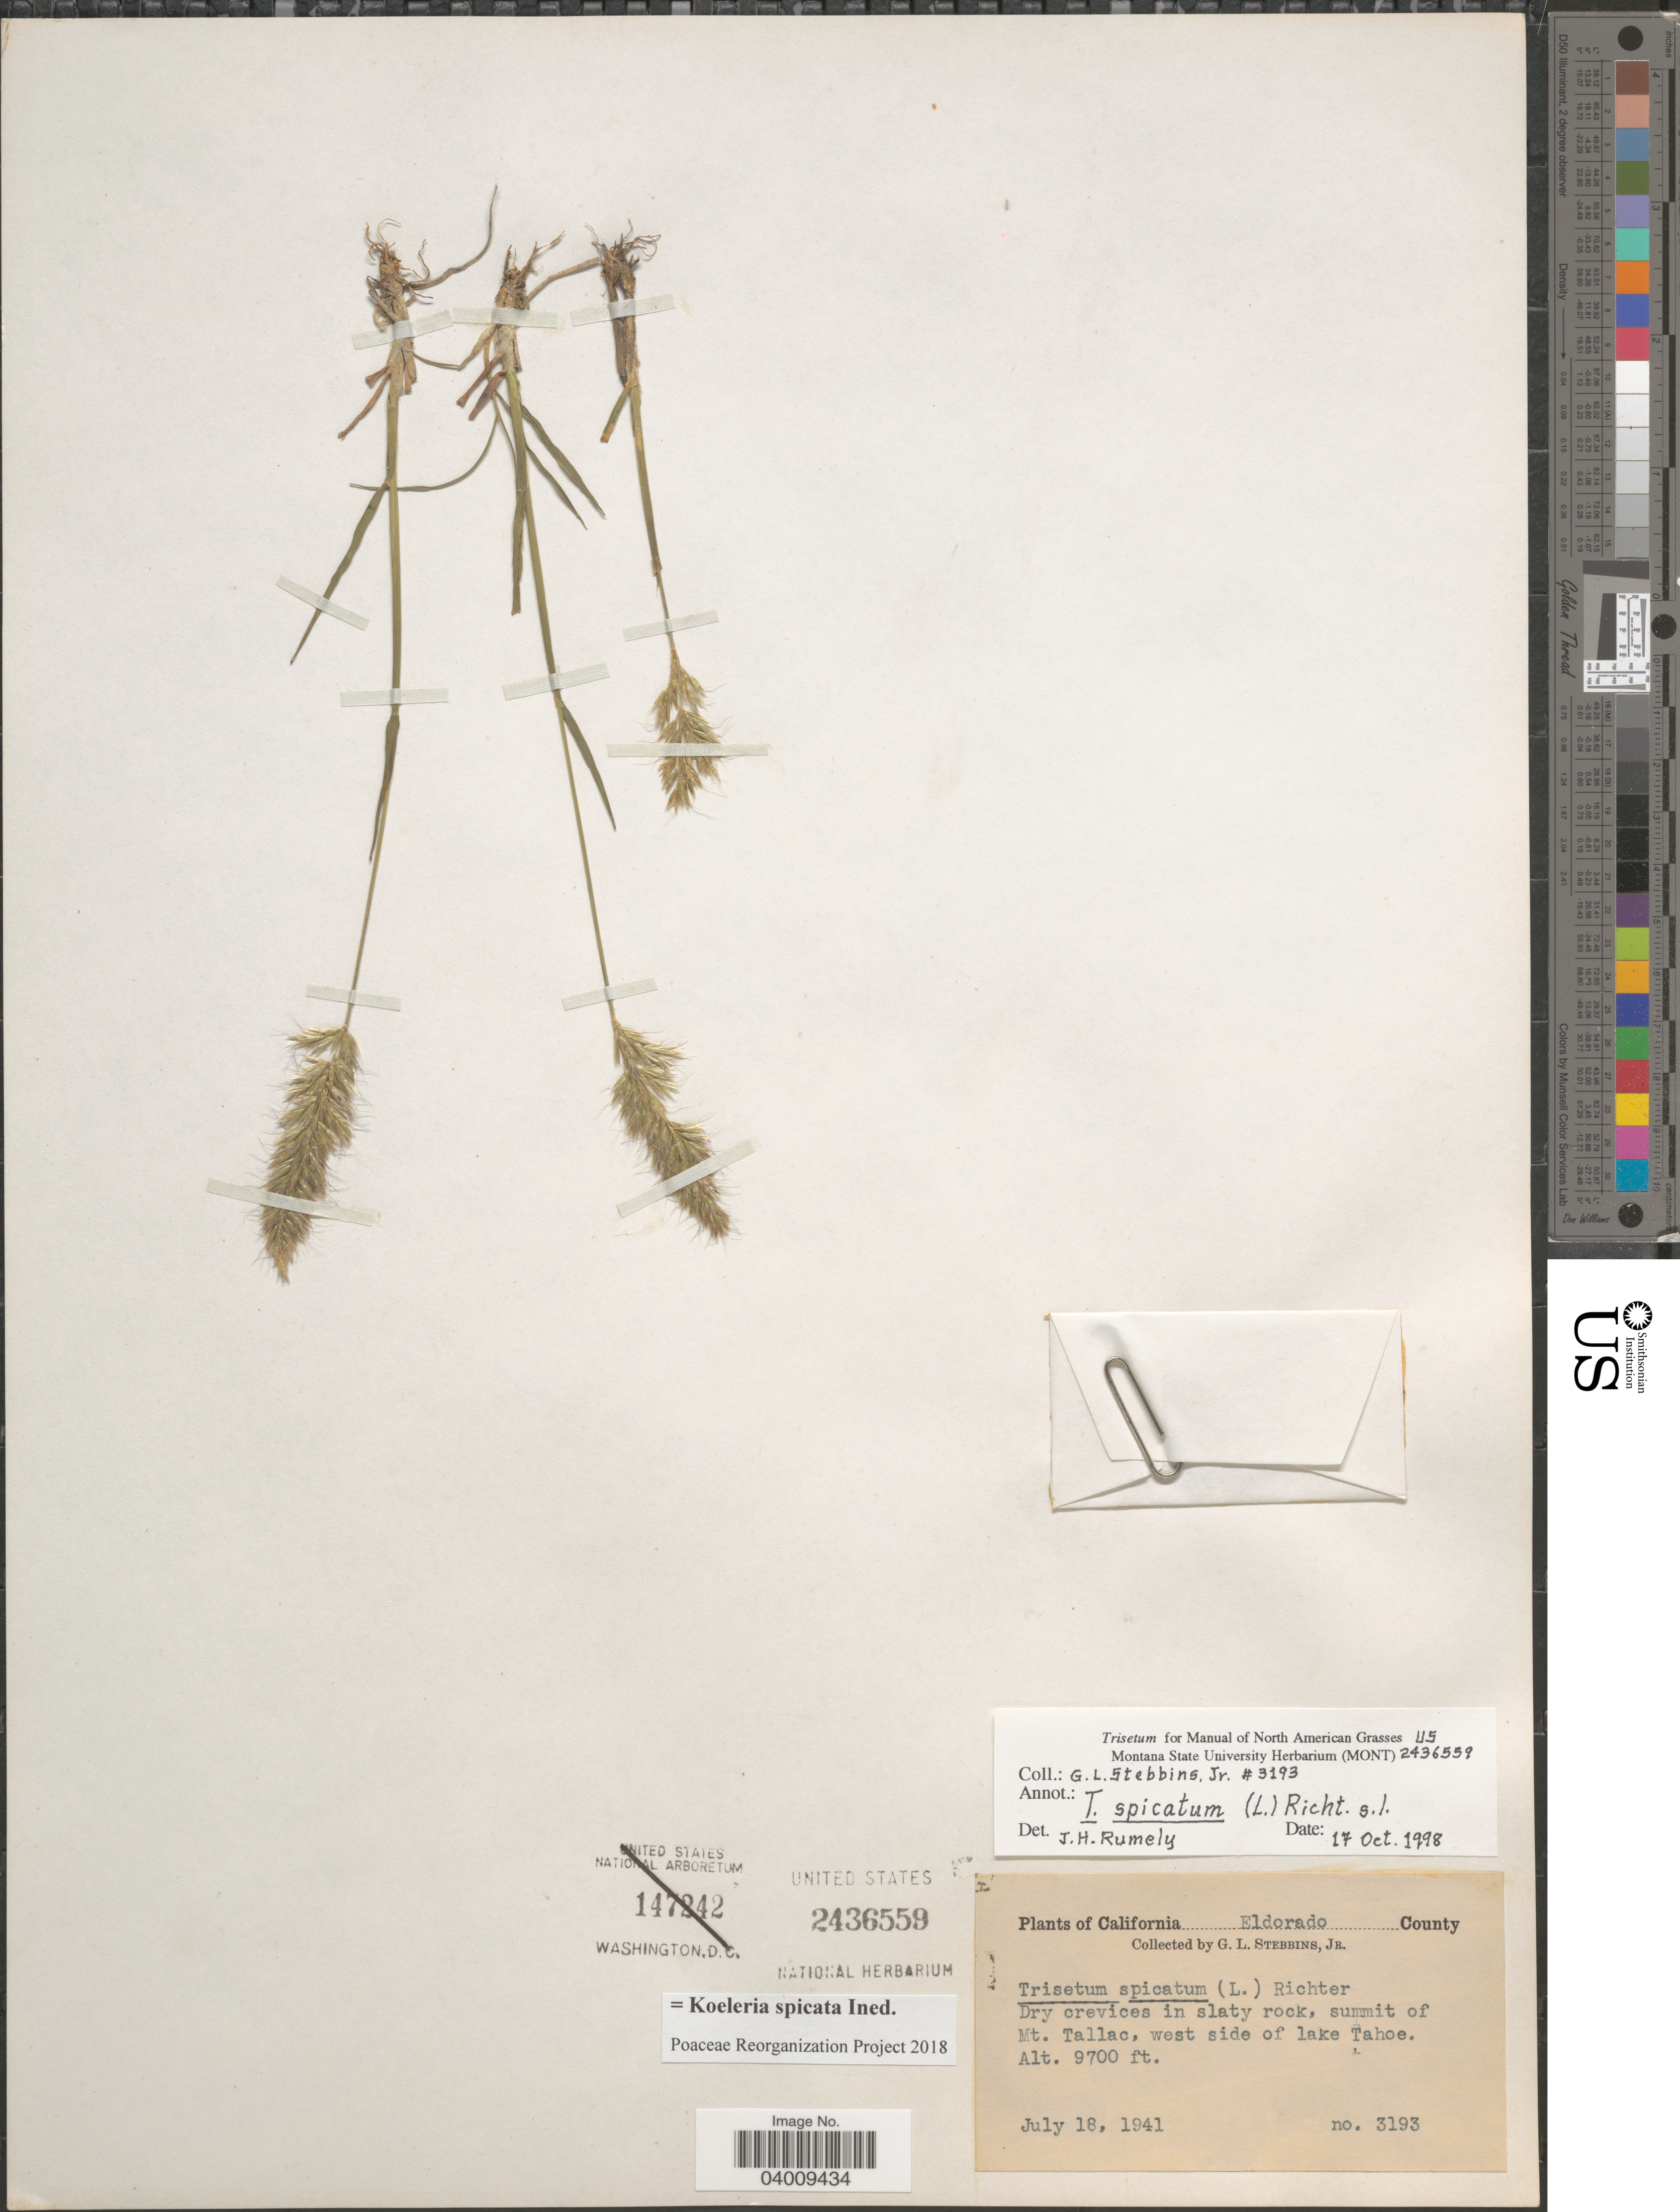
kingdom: Plantae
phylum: Tracheophyta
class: Liliopsida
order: Poales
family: Poaceae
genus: Koeleria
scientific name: Koeleria spicata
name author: (L.) Barberá et al.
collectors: G. L. Stebbins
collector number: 3193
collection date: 1941-07-18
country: United States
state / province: California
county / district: El Dorado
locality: Eldorado County. Summit of Mt. Tallac, west side of lake Tahoe.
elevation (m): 2957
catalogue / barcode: US 2436559